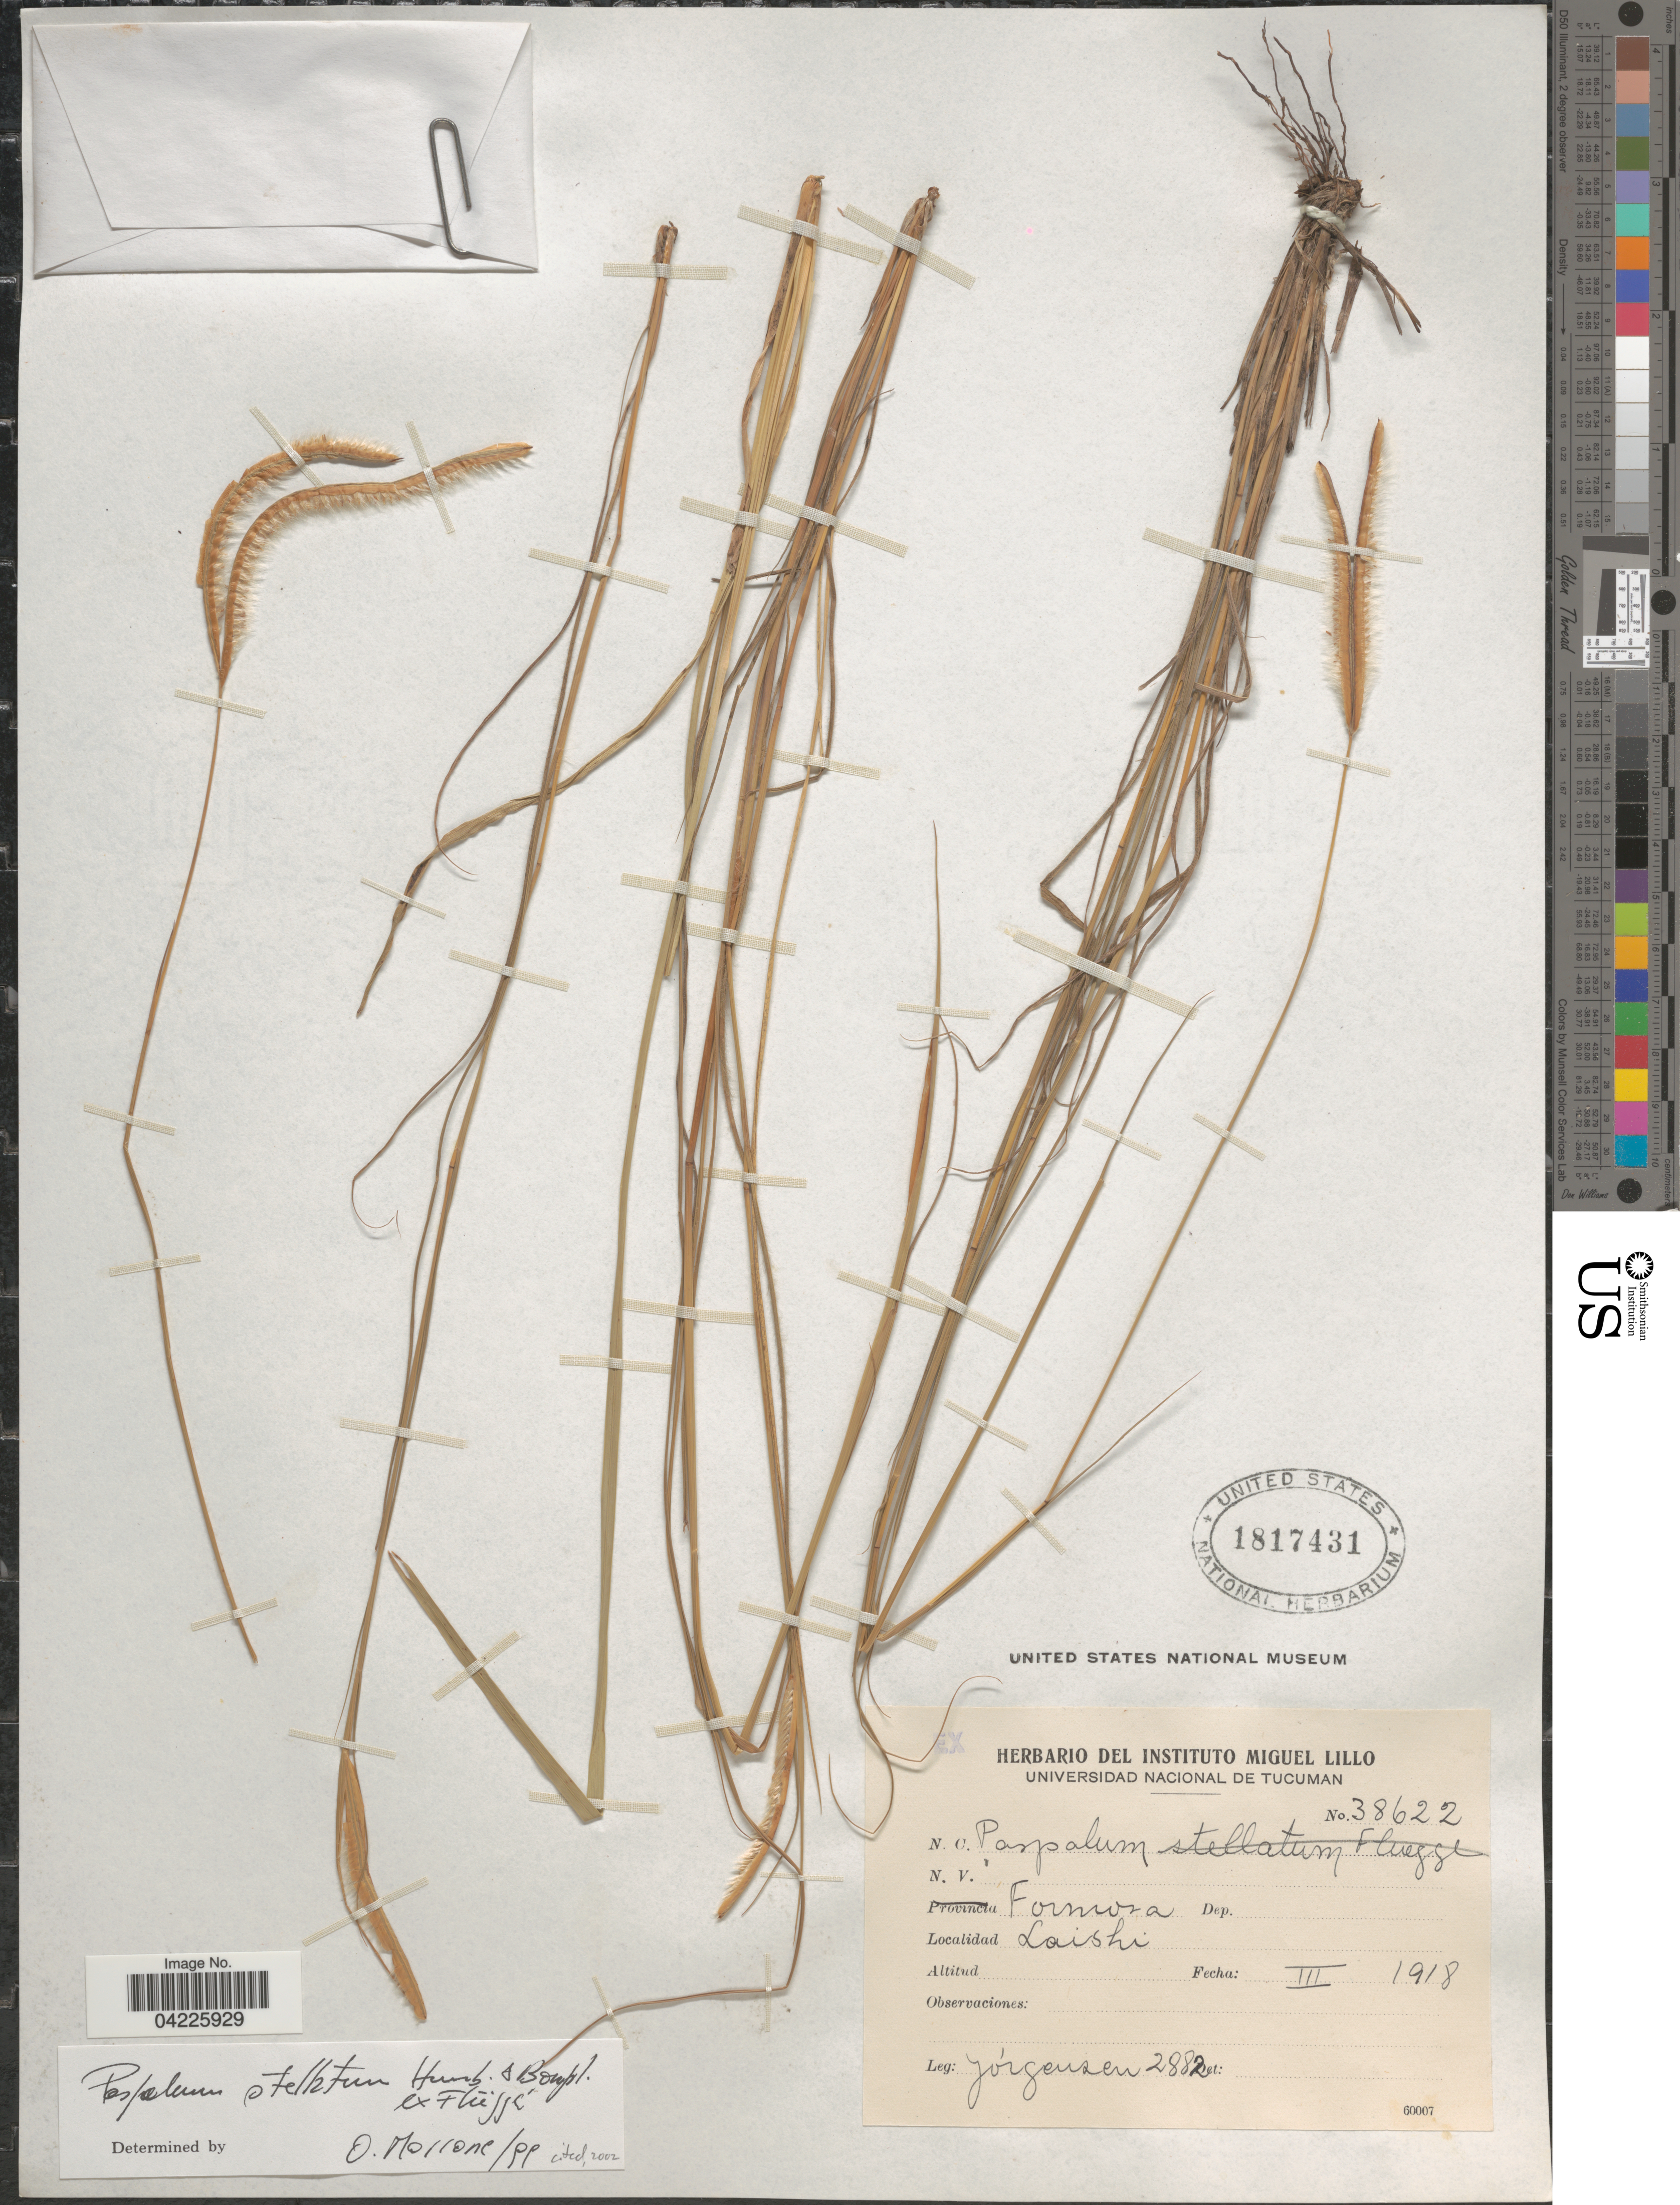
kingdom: Plantae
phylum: Tracheophyta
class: Liliopsida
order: Poales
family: Poaceae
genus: Paspalum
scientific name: Paspalum stellatum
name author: Humb. & Bonpl. ex Flüggé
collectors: Jorgensen, --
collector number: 2882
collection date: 1918-03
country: Argentina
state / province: Formosa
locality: Laishi.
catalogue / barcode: US 1817431